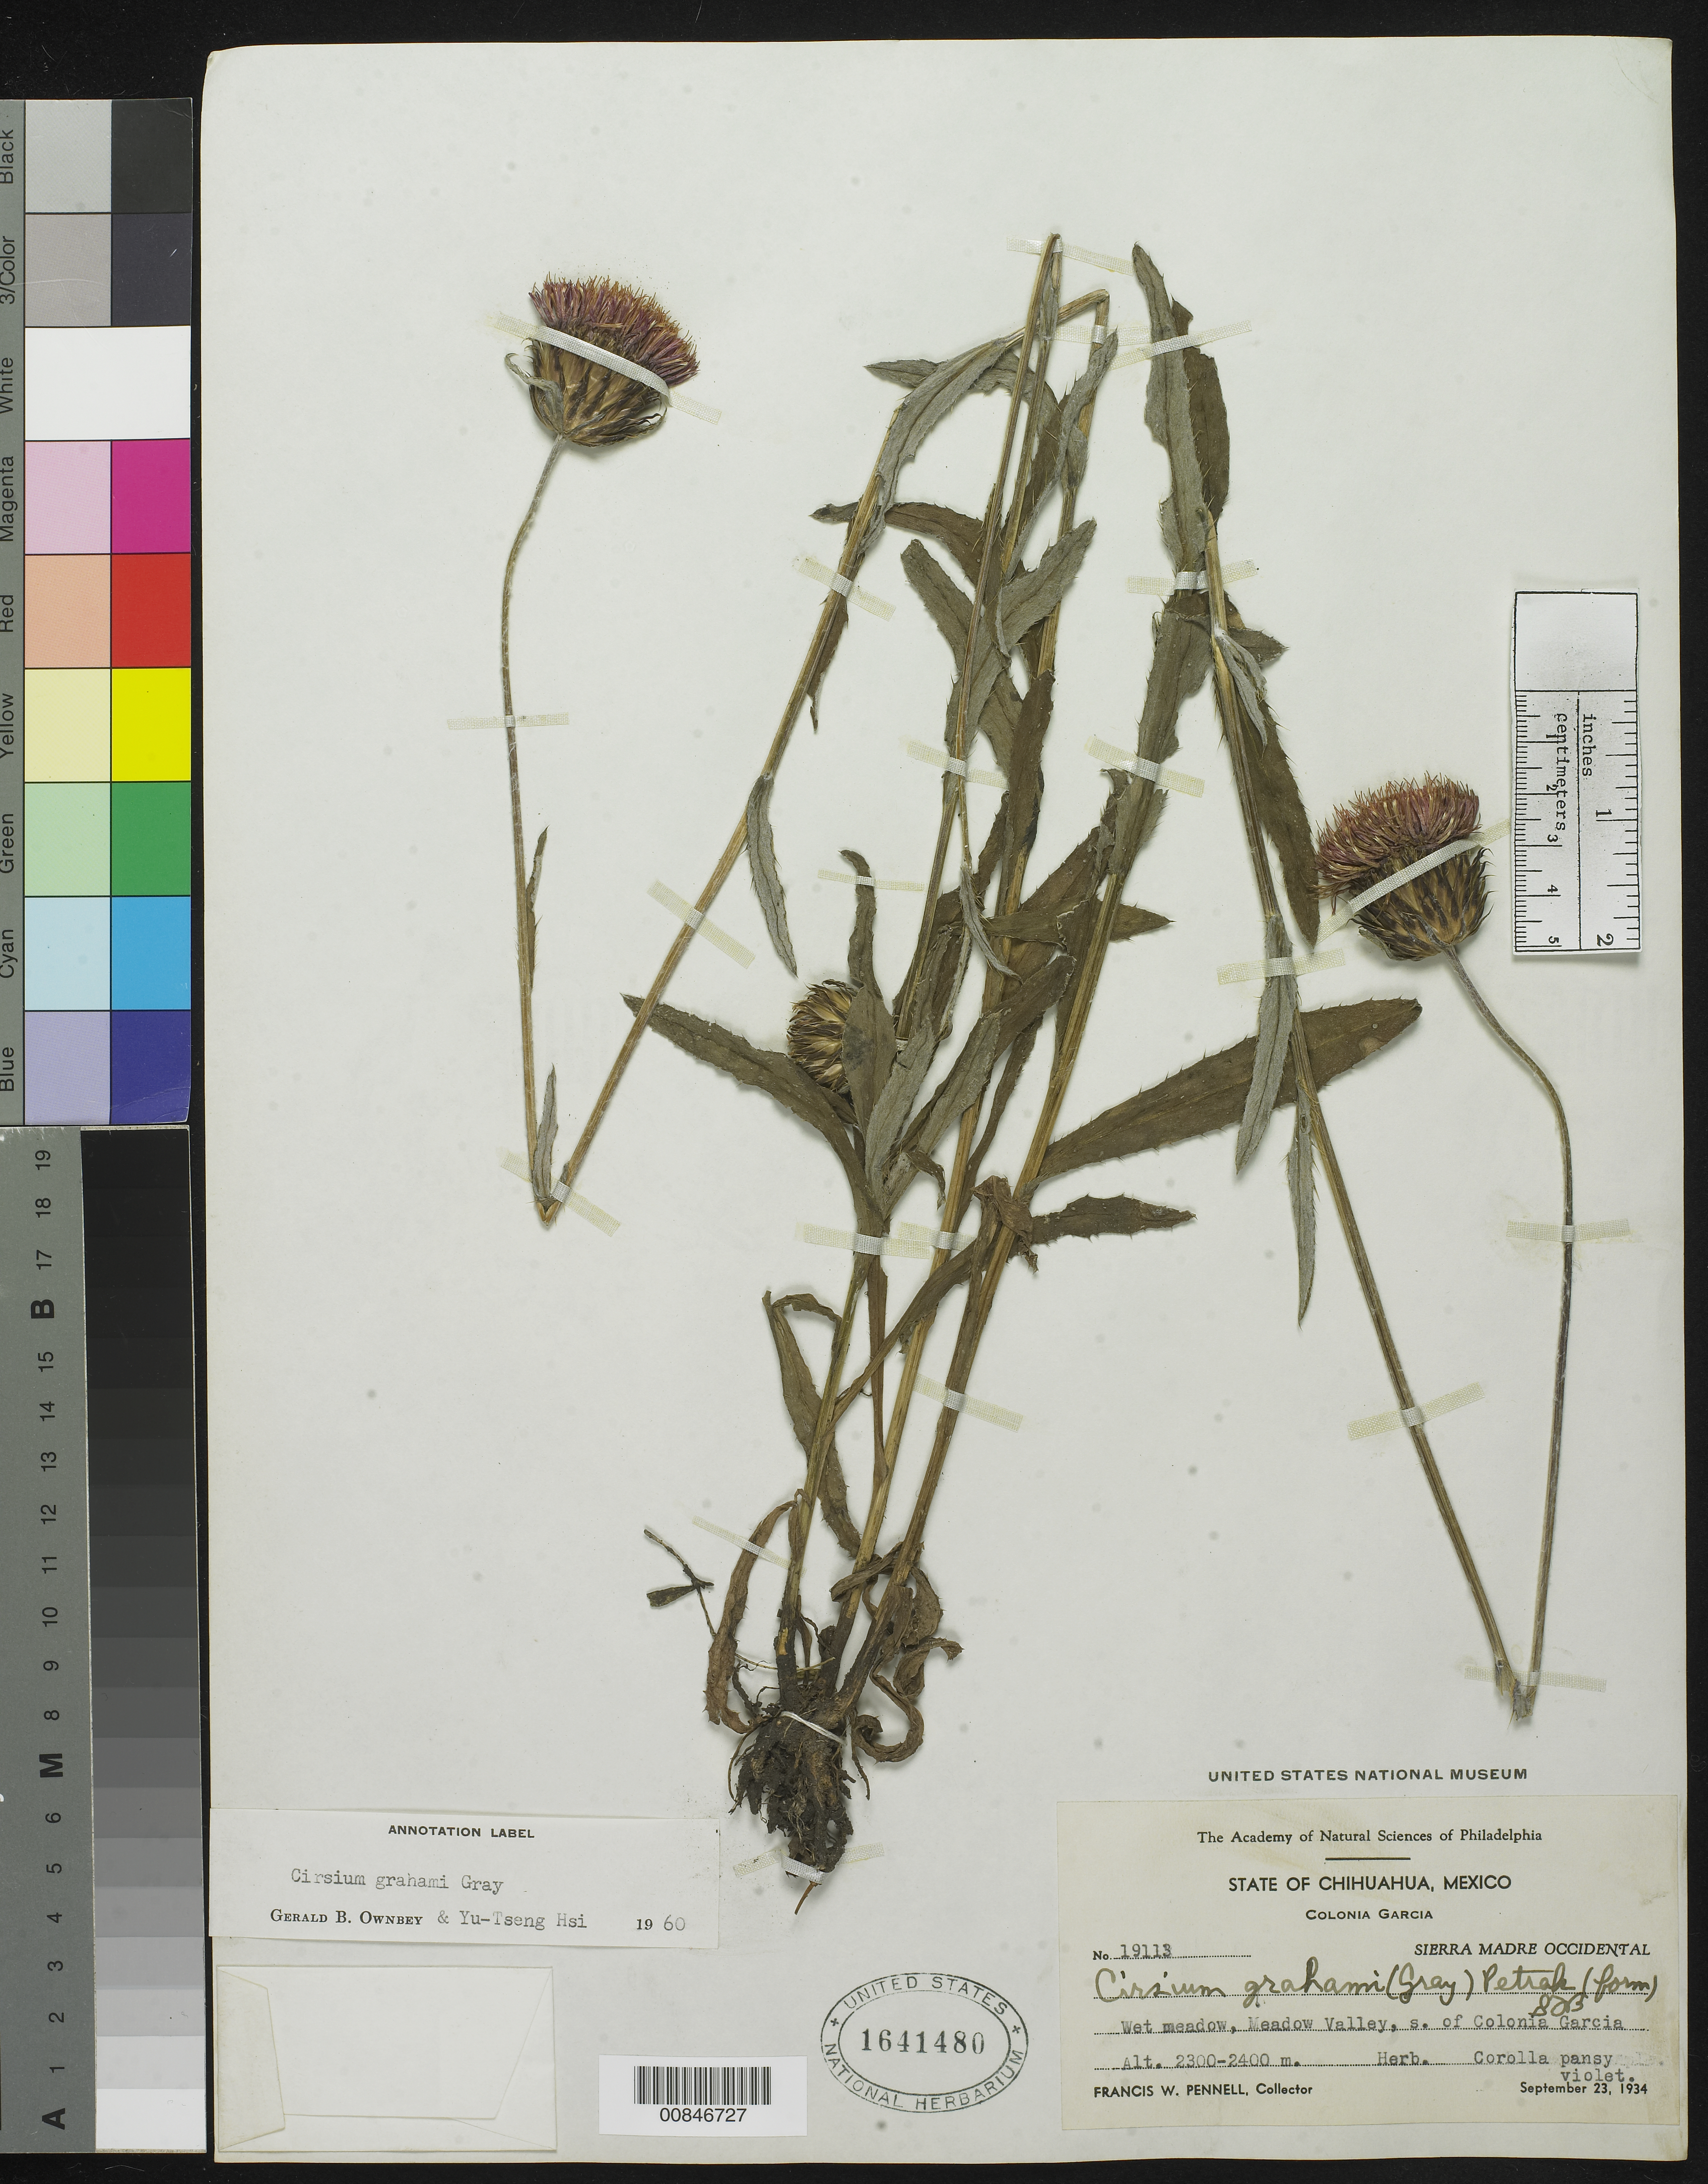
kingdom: Plantae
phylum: Tracheophyta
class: Magnoliopsida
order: Asterales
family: Asteraceae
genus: Cirsium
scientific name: Cirsium grahamii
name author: A. Gray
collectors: F. W. Pennell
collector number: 19113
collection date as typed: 23 Sep 1934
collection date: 1934-09-23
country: Mexico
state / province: Chihuahua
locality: Meadow Valley, south of Colonia García, Sierra Madre Occidental, Chihuahua.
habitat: Wet meadow.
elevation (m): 2400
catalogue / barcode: US 1641480